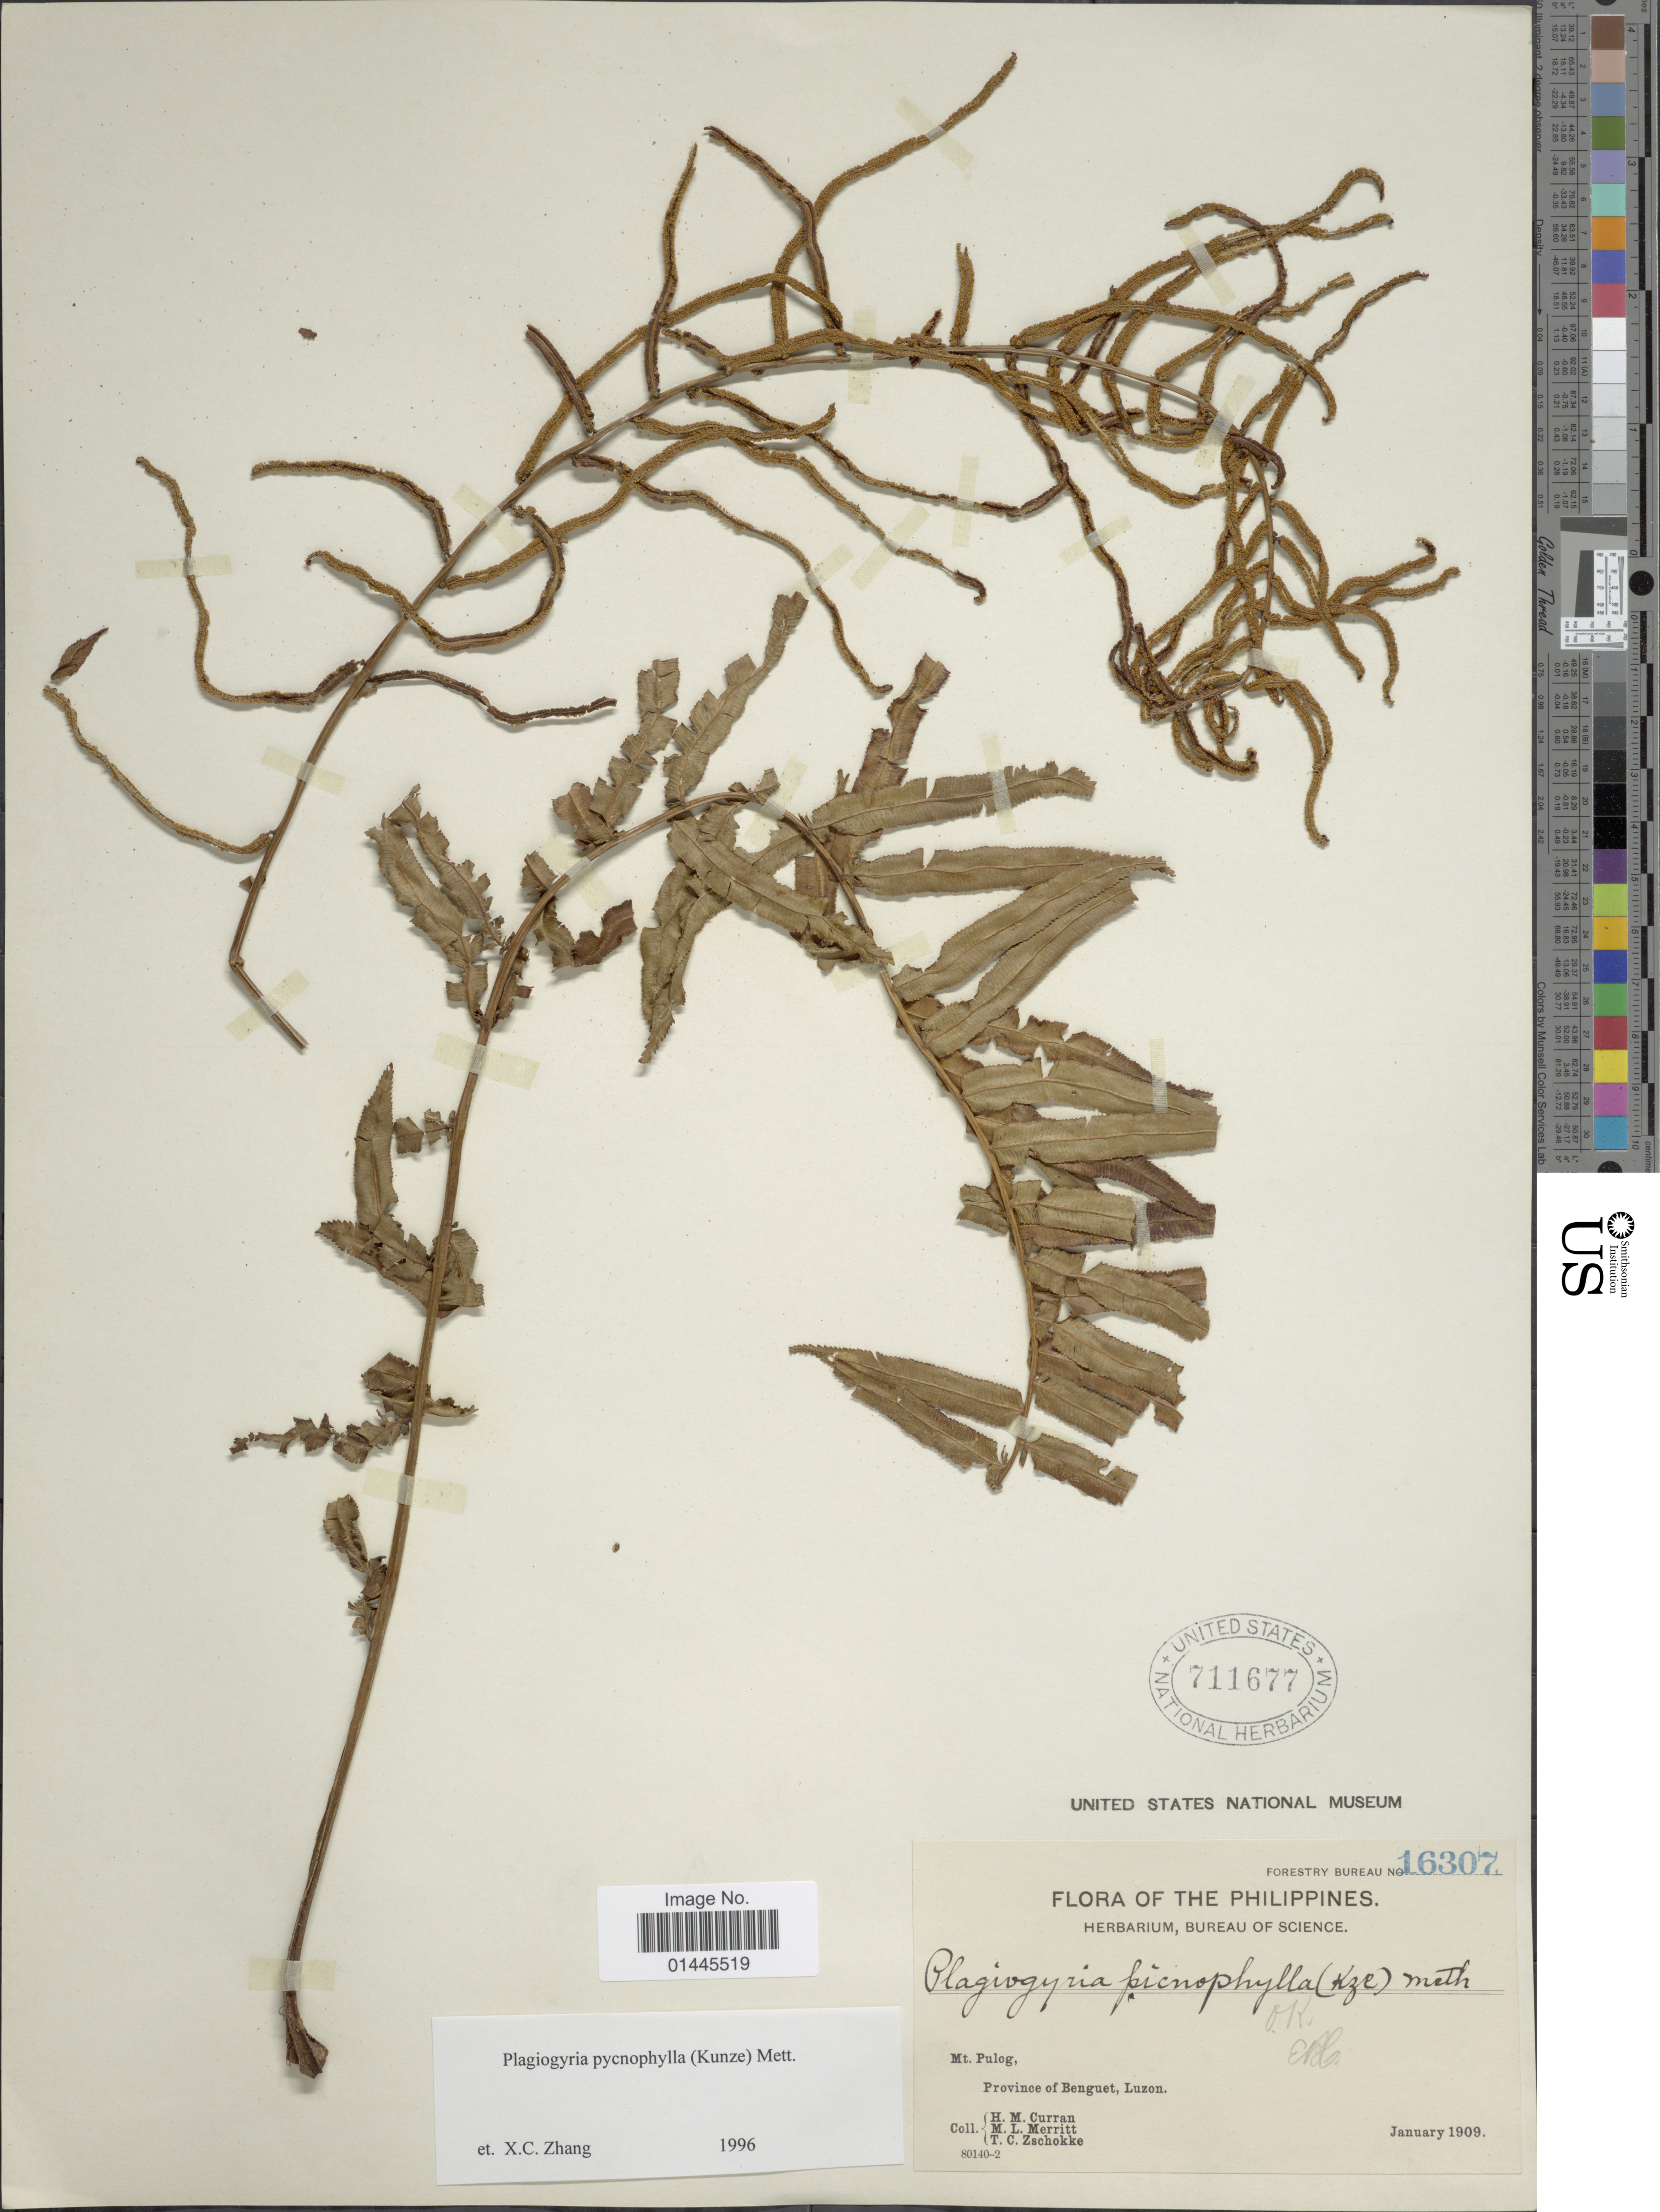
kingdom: Plantae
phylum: Tracheophyta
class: Polypodiopsida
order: Cyatheales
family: Plagiogyriaceae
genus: Plagiogyria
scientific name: Plagiogyria pycnophylla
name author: (Kunze) Mett.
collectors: H. M. Curran, M. L. Merritt & T. C. Zschokke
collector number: Forestry Bureau 16307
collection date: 1909-01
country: Philippines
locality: Mt. Pulog, Province of Benguet, Luzon.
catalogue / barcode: US 711677